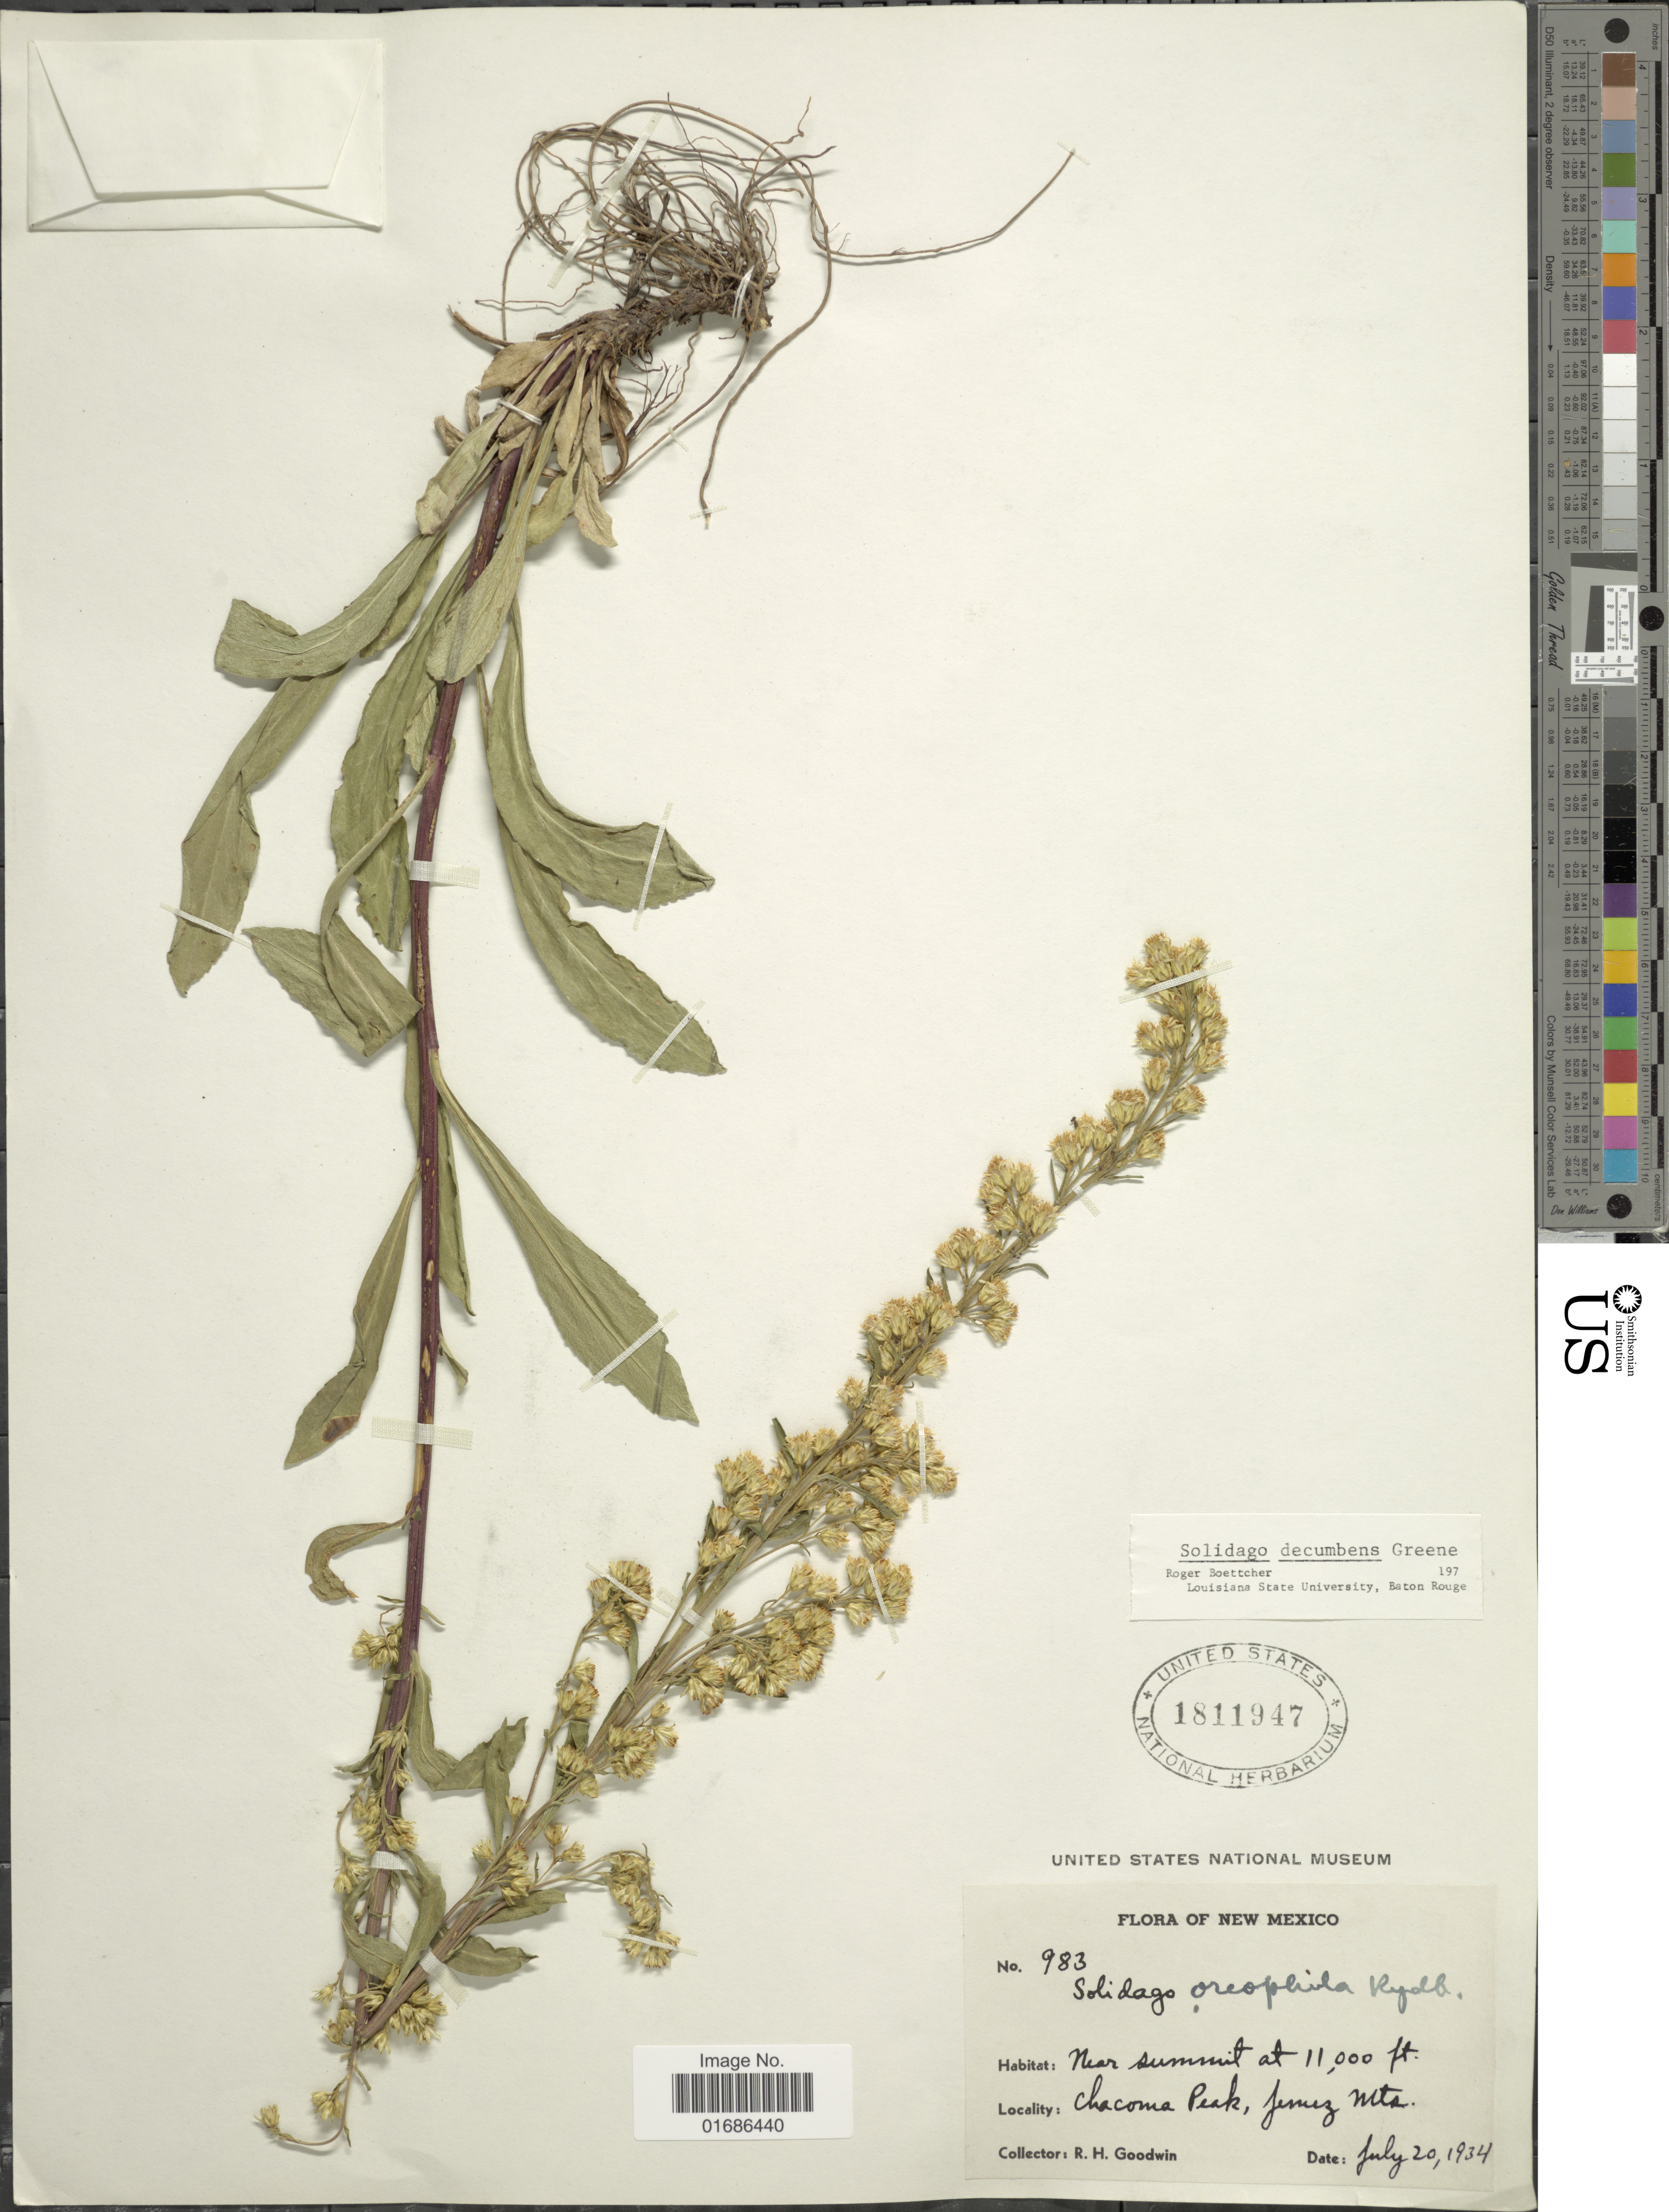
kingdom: Plantae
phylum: Tracheophyta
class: Magnoliopsida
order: Asterales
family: Asteraceae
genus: Solidago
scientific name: Solidago decumbens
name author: Greene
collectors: R. Goodwin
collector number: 983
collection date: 1934-07-20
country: United States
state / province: New Mexico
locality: Near summit, Chacoma Peak, Jemez Mts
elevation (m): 3353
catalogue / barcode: US 1811947